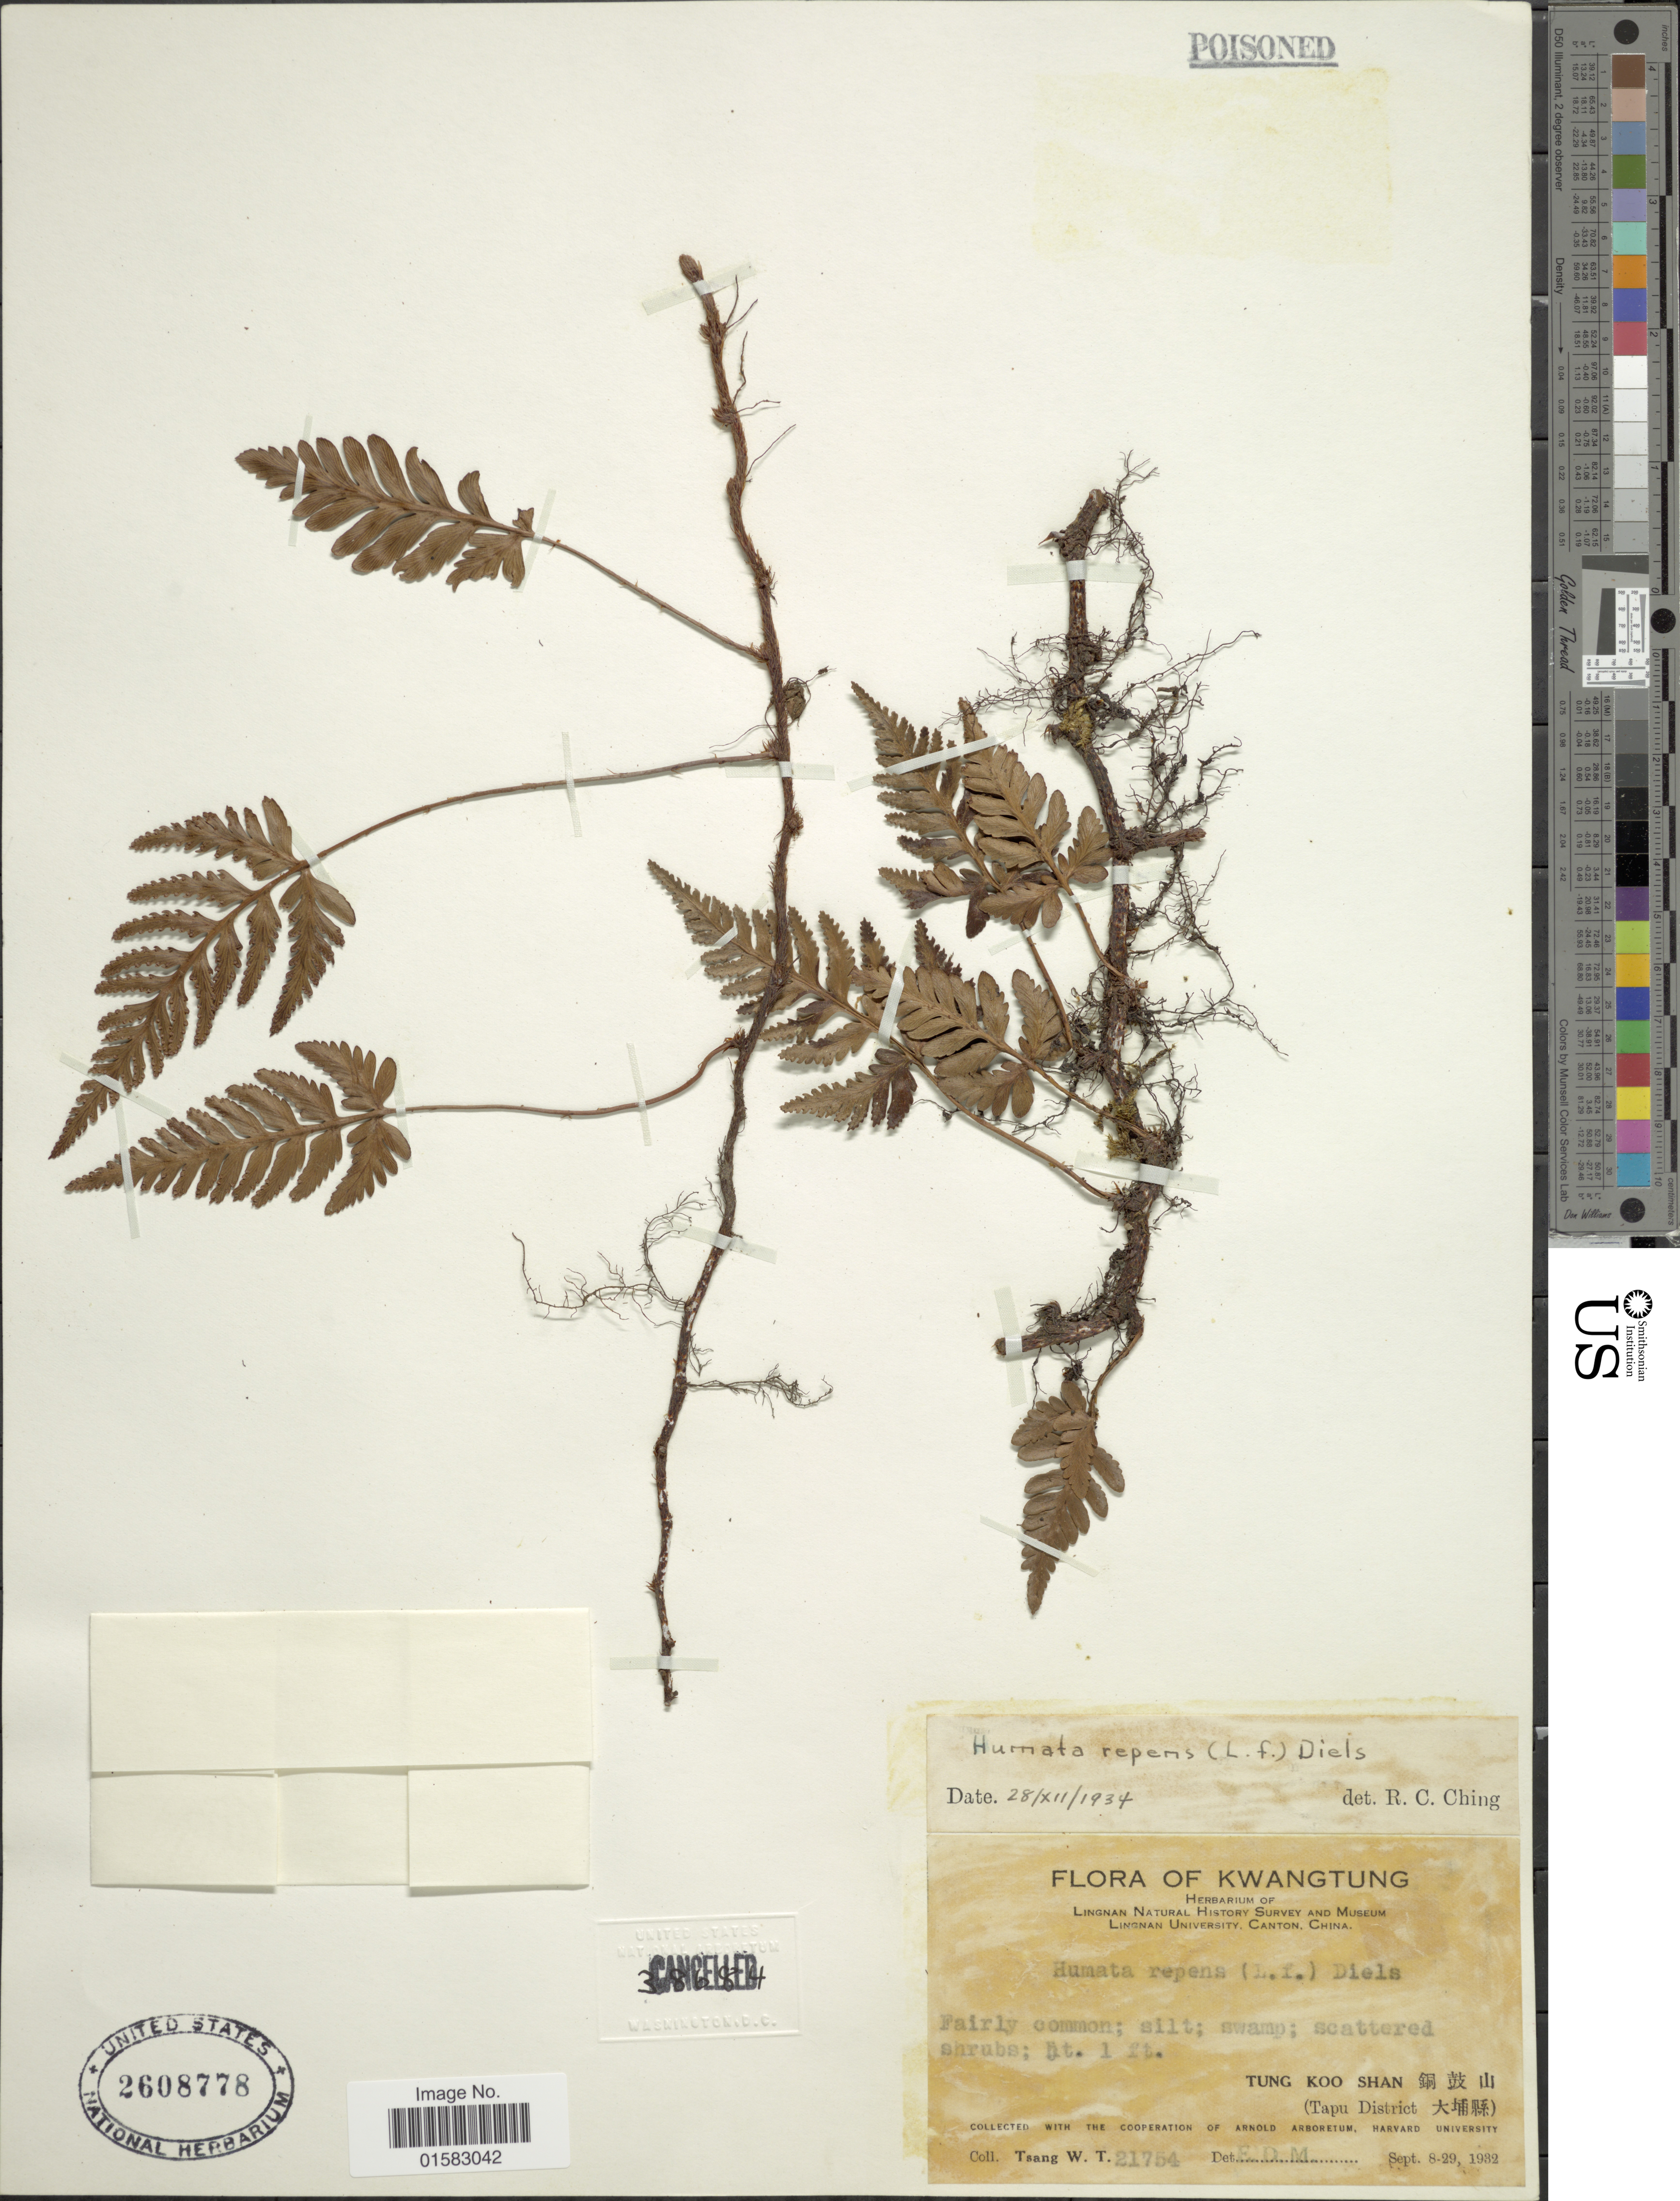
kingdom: Plantae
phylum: Tracheophyta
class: Polypodiopsida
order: Polypodiales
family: Davalliaceae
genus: Davallia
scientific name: Davallia repens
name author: (L. f.) Kuhn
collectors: W. T. Tsang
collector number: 21754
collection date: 1932-09-08/1932-09-29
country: China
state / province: Guangdong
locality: Kwangtung, Tung Koo Shan (Tapu District)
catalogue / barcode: US 2608778